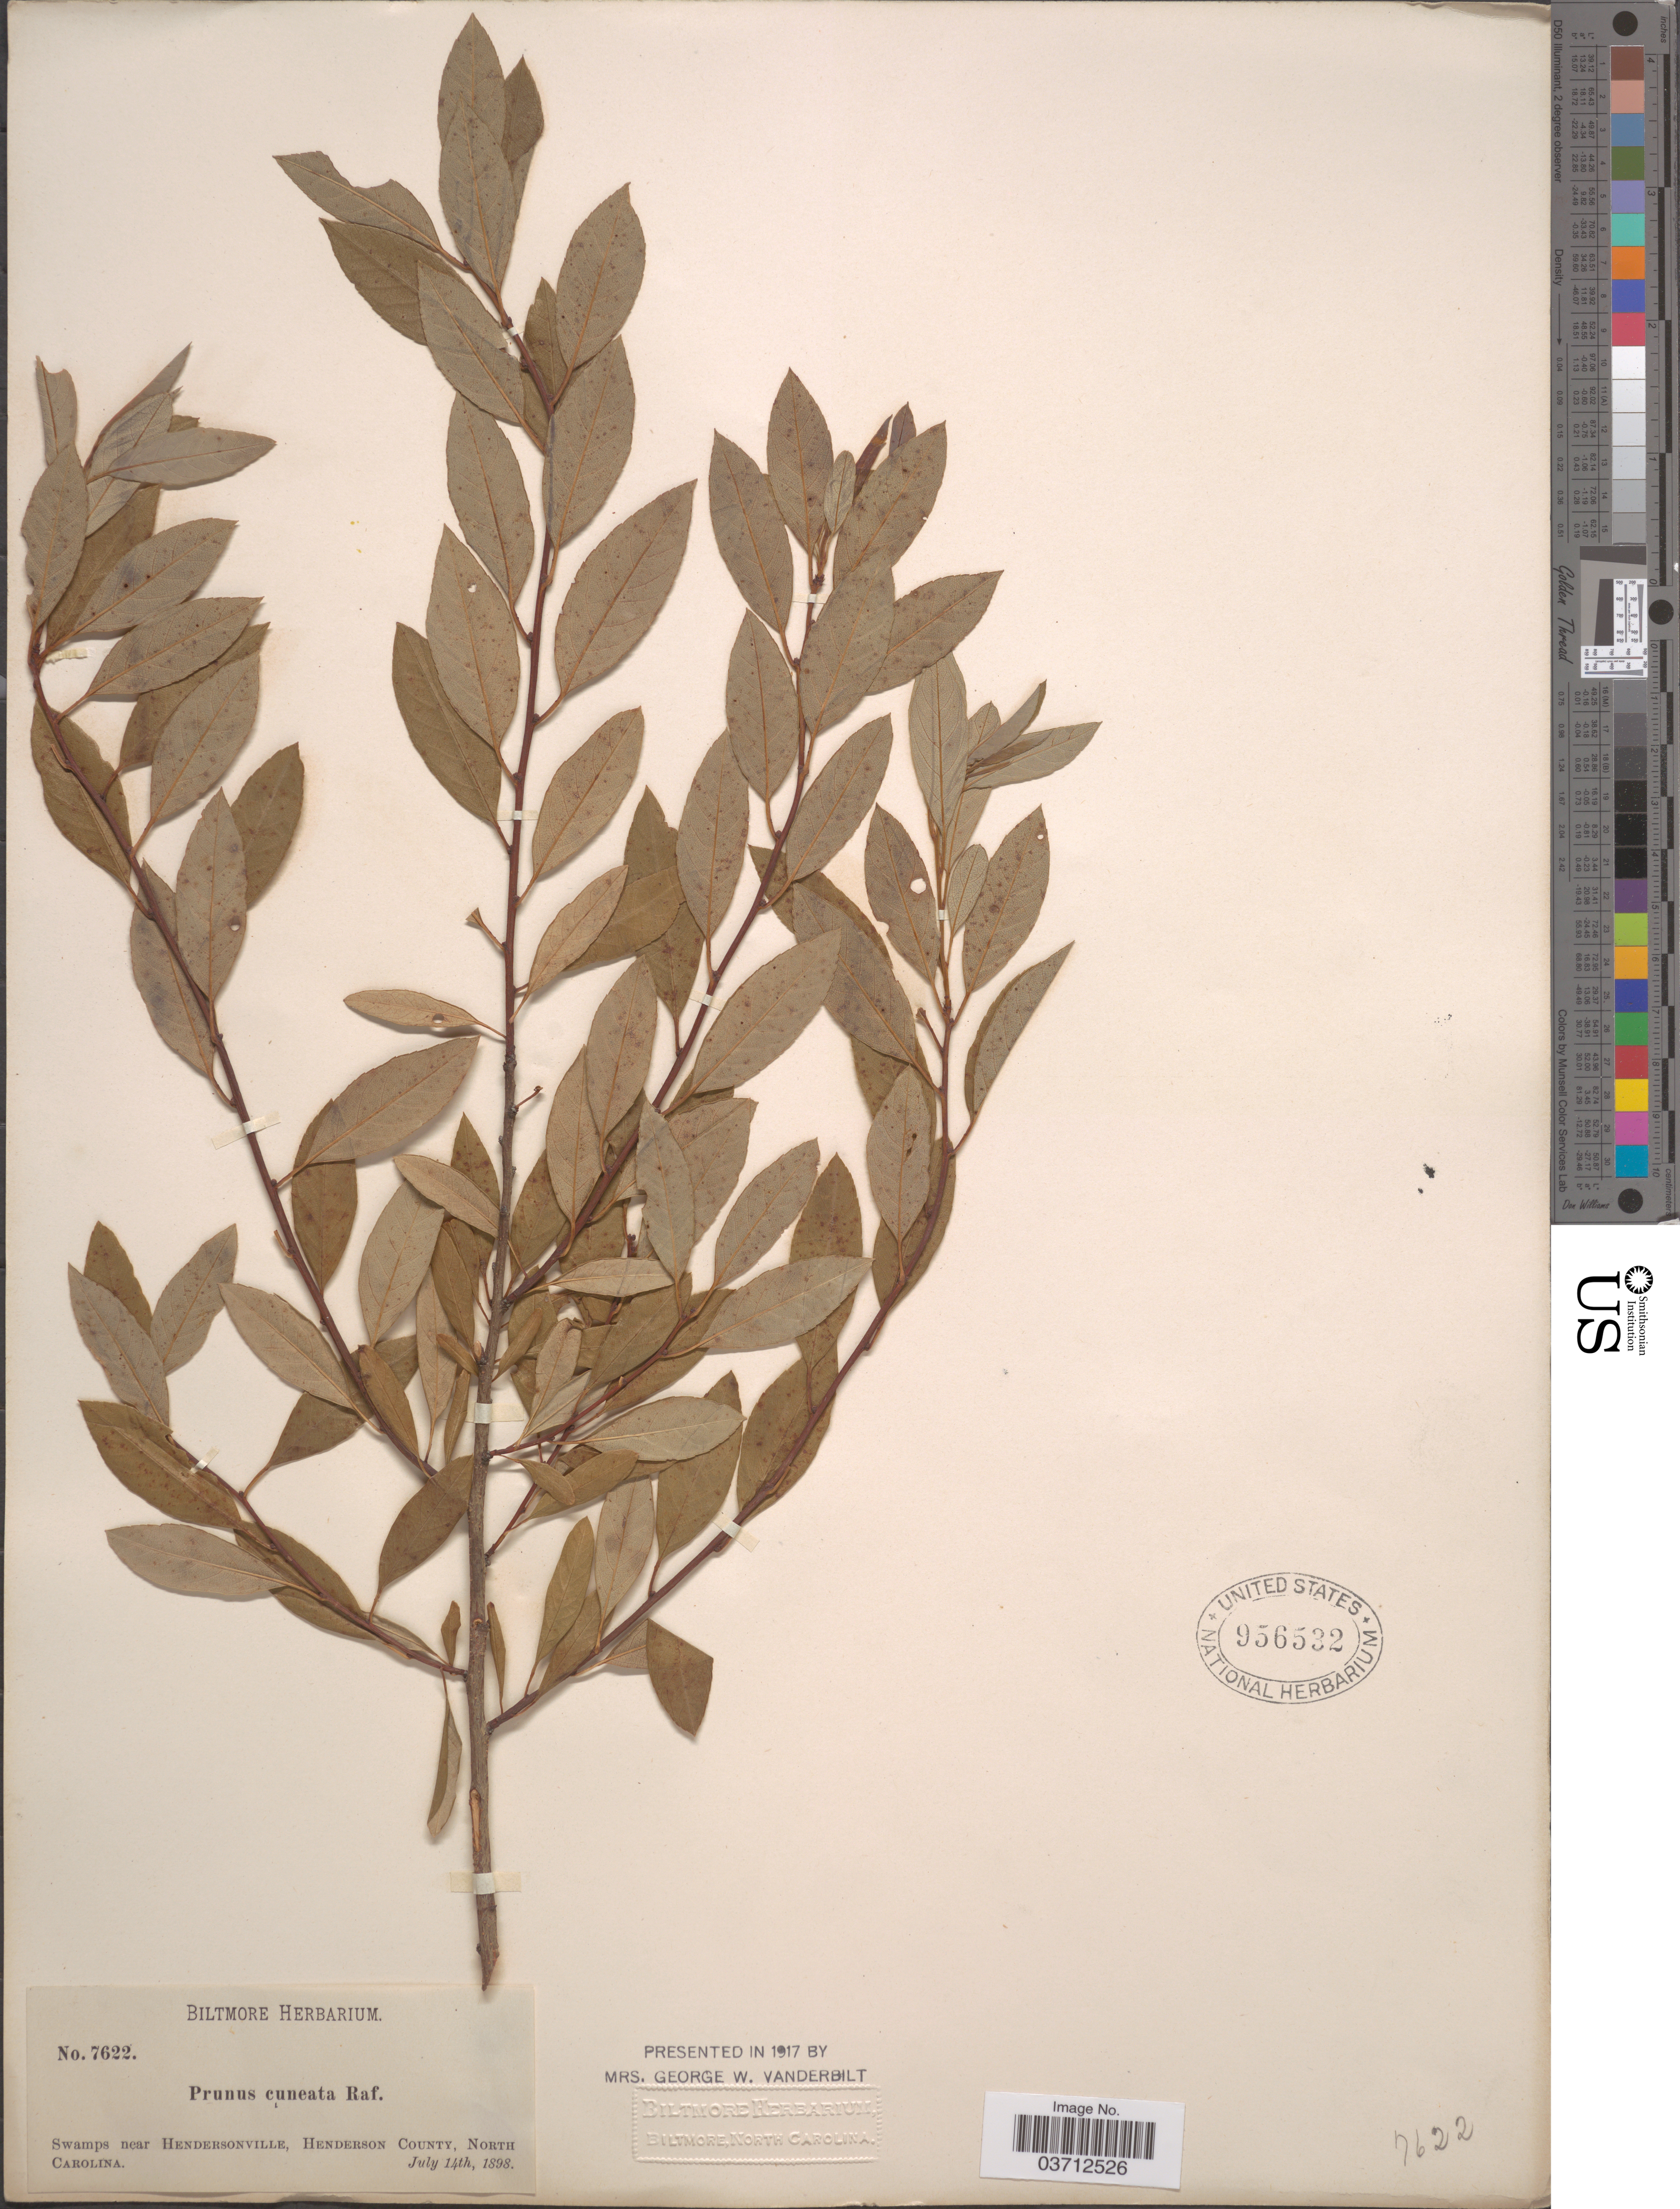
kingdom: Plantae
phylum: Tracheophyta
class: Magnoliopsida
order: Rosales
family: Rosaceae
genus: Prunus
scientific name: Prunus cuneata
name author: Raf.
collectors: ex herb. Biltmore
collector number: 7622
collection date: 1898-07-14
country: United States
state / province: North Carolina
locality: Swamps near Hendersonville, Henderson County.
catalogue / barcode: US 956532